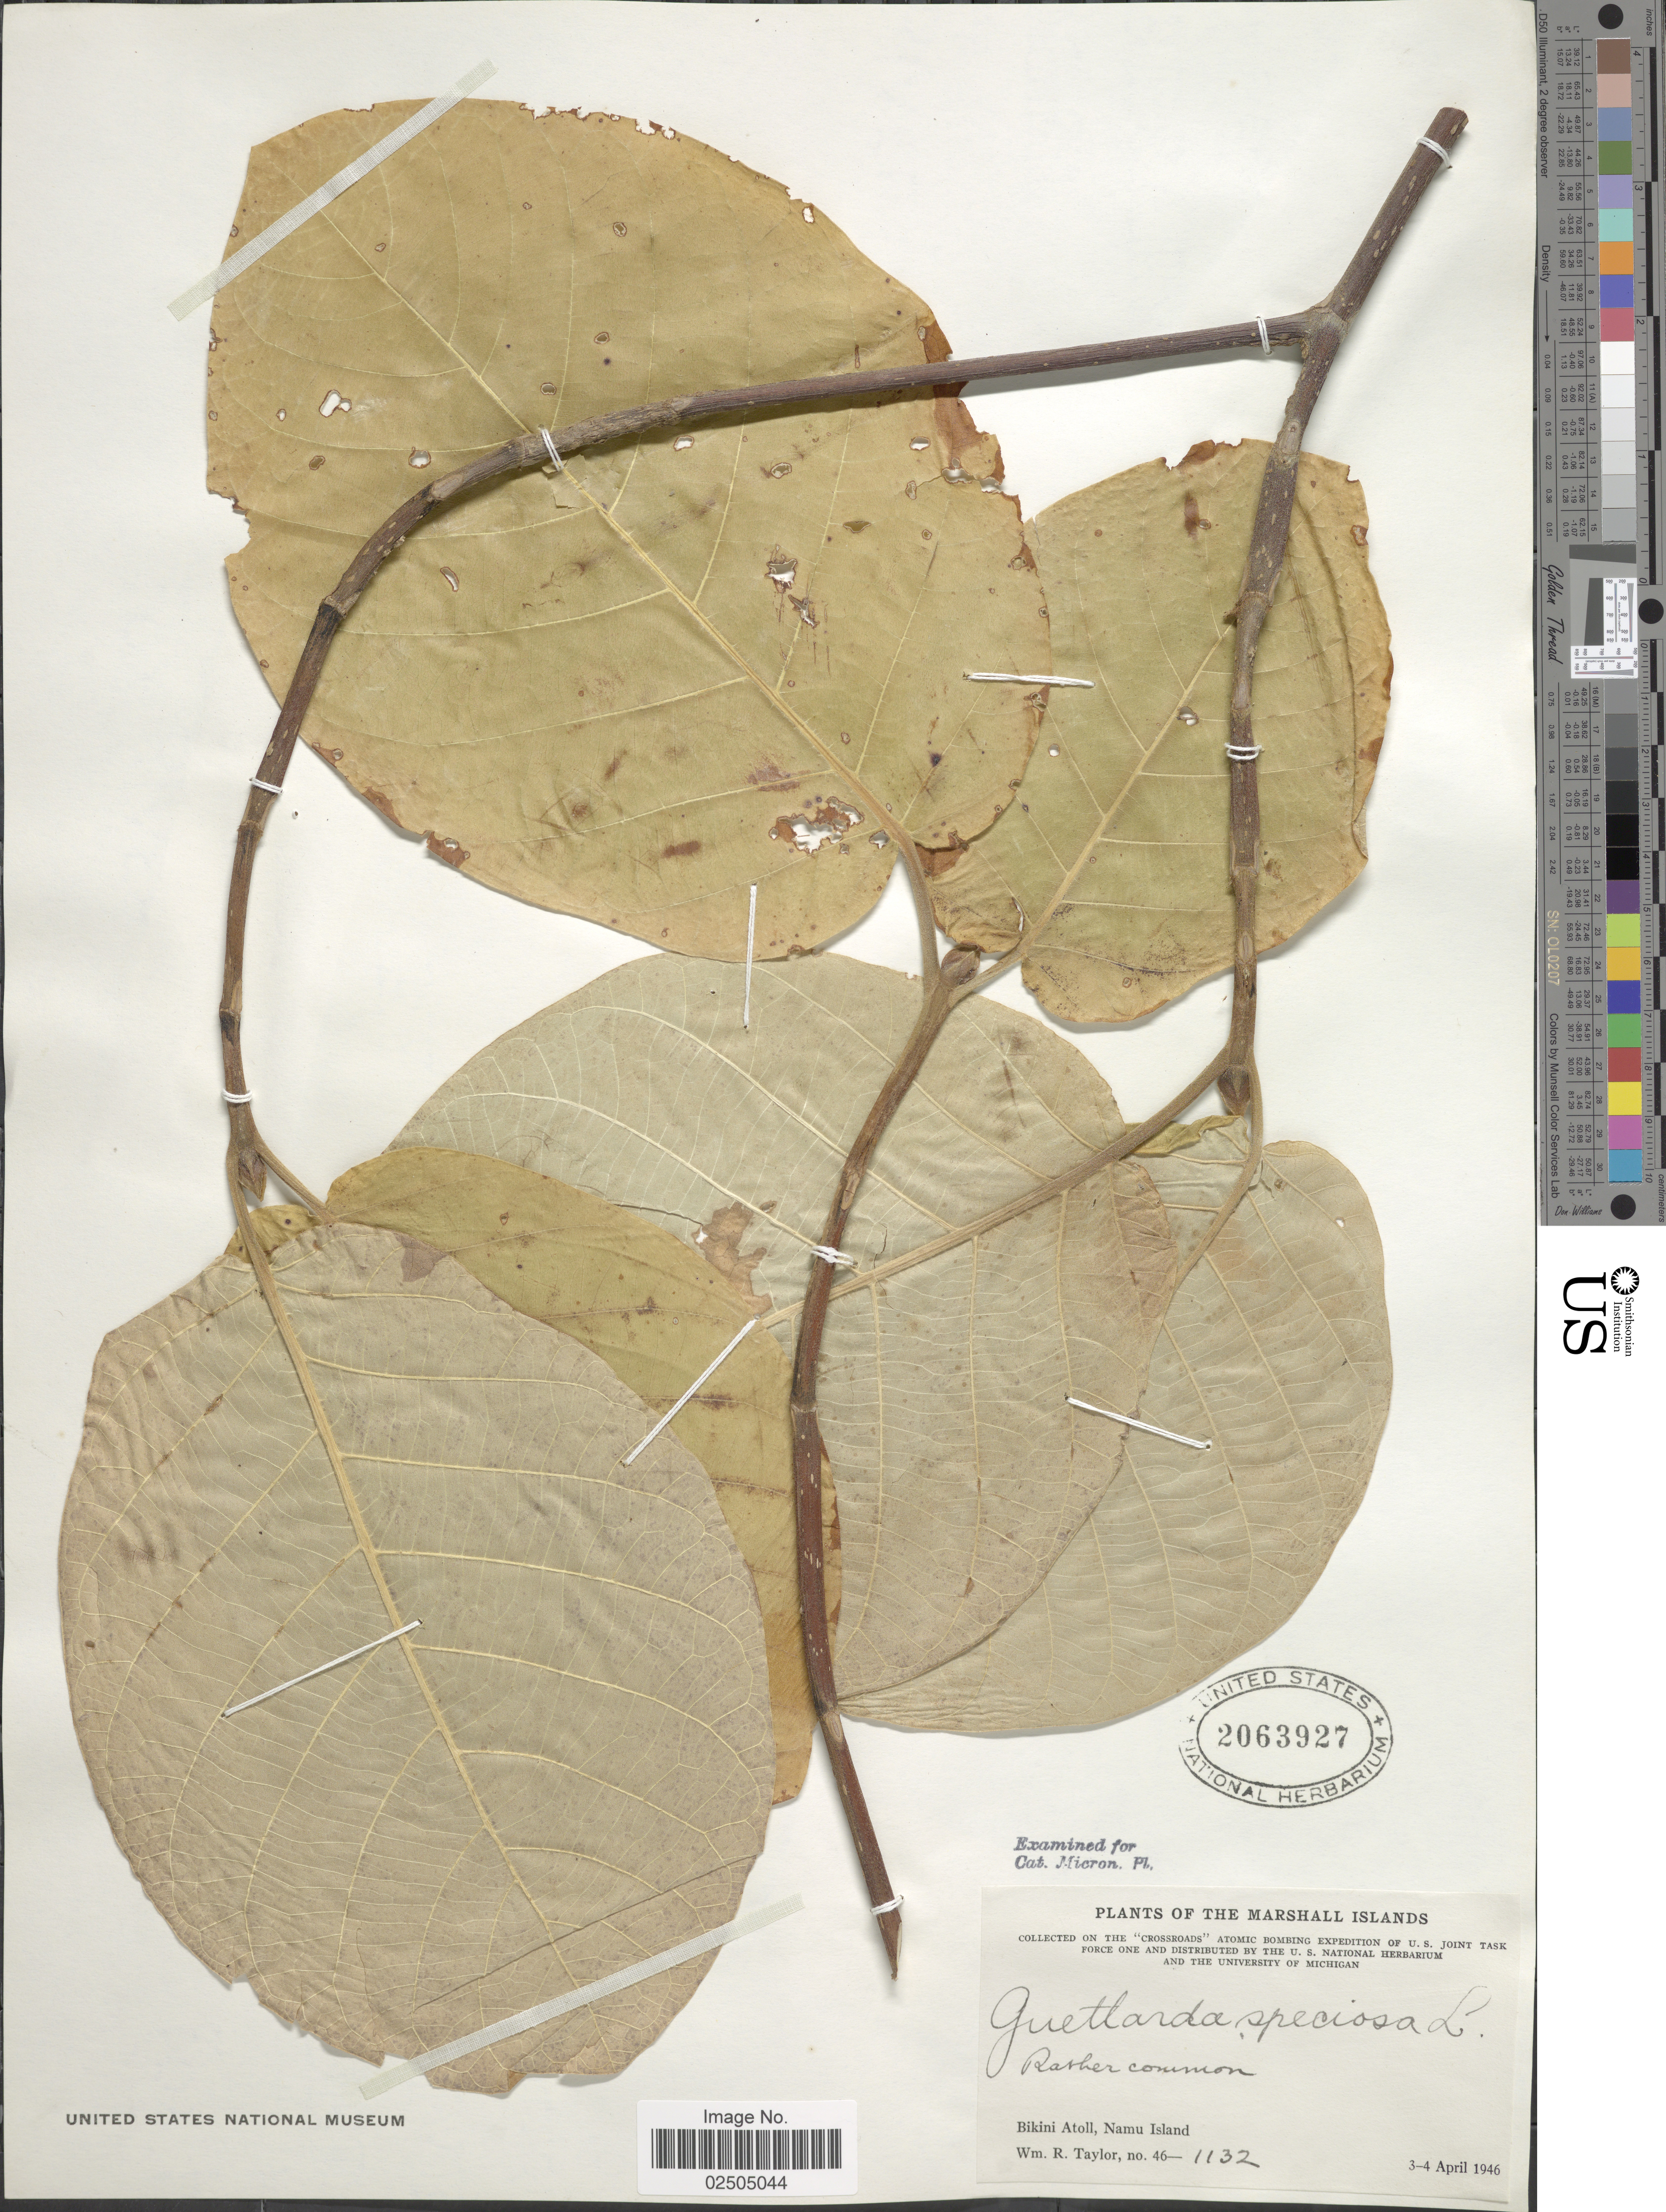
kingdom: Plantae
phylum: Tracheophyta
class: Magnoliopsida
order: Gentianales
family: Rubiaceae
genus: Guettarda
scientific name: Guettarda speciosa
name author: L.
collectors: W. R. Taylor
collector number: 46-1132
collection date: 1946-04-03/1946-04-04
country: Marshall Islands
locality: Bikini Atoll, Namu Island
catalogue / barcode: US 2063927